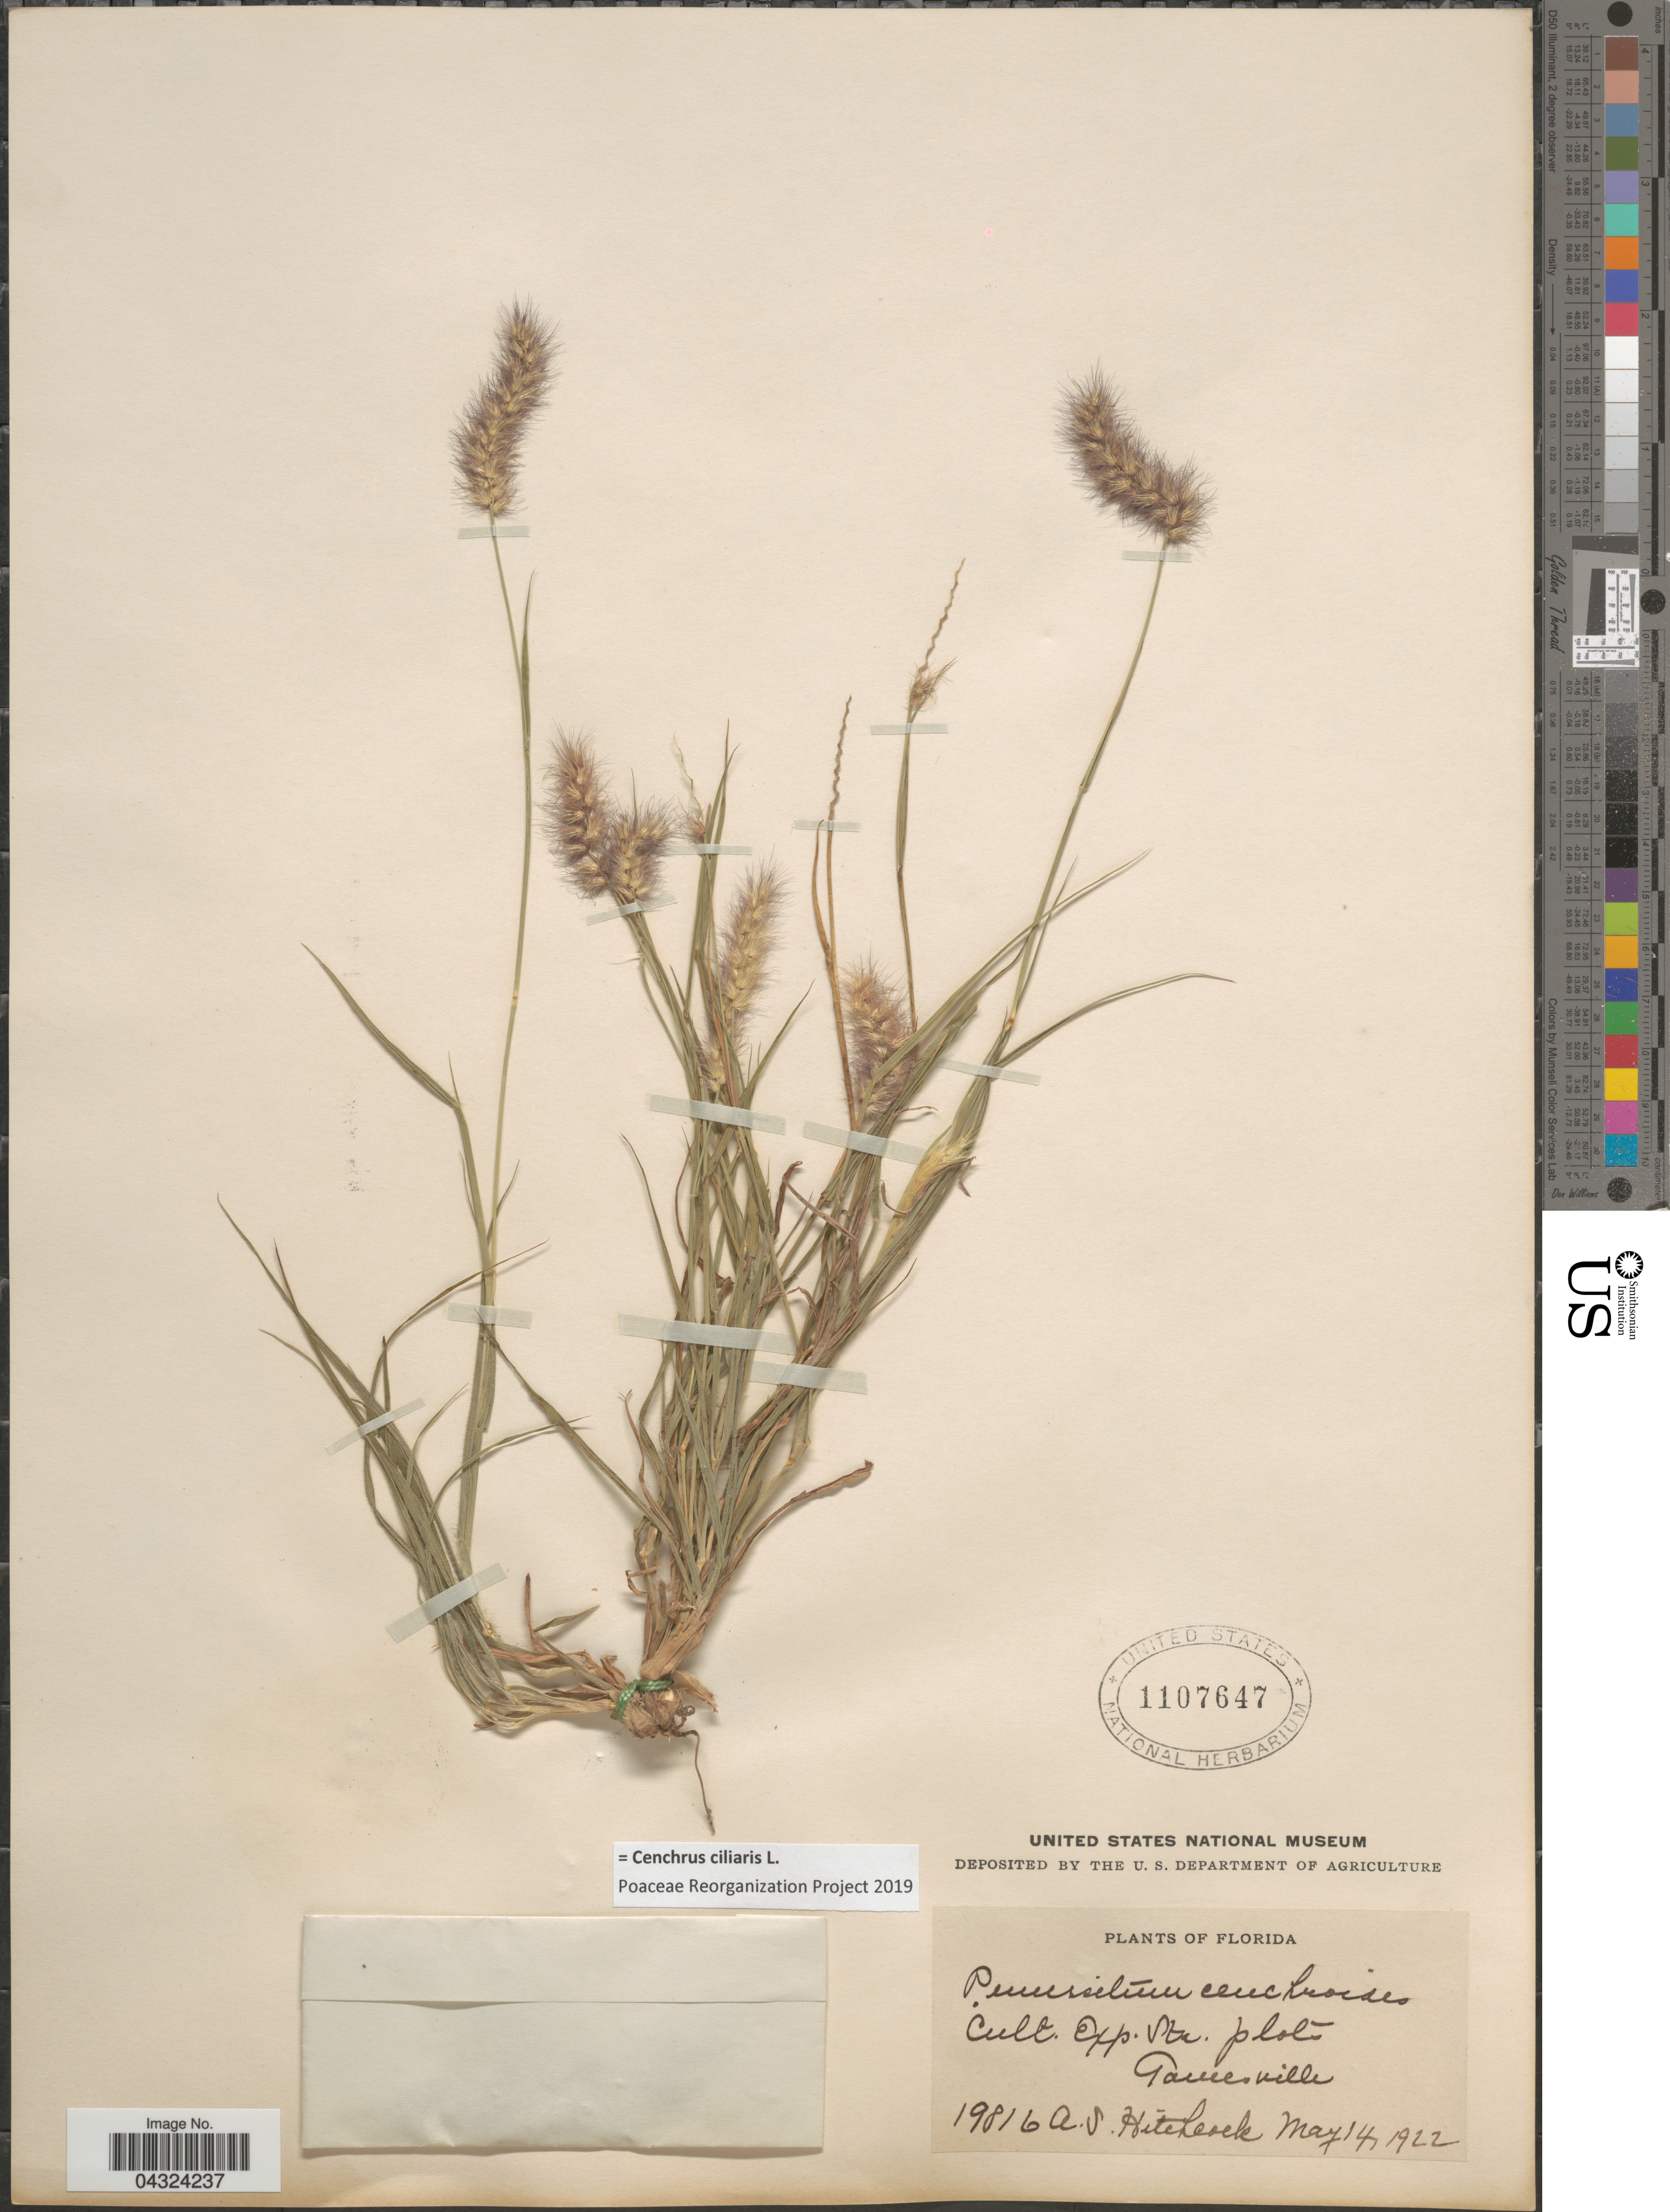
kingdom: Plantae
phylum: Tracheophyta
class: Liliopsida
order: Poales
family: Poaceae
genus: Cenchrus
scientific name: Cenchrus ciliaris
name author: L.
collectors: A. S. Hitchcock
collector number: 19816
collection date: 1922-05-14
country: United States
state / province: Florida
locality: Cult. Exp. Sta. plots. Gainesville.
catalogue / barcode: US 1107647